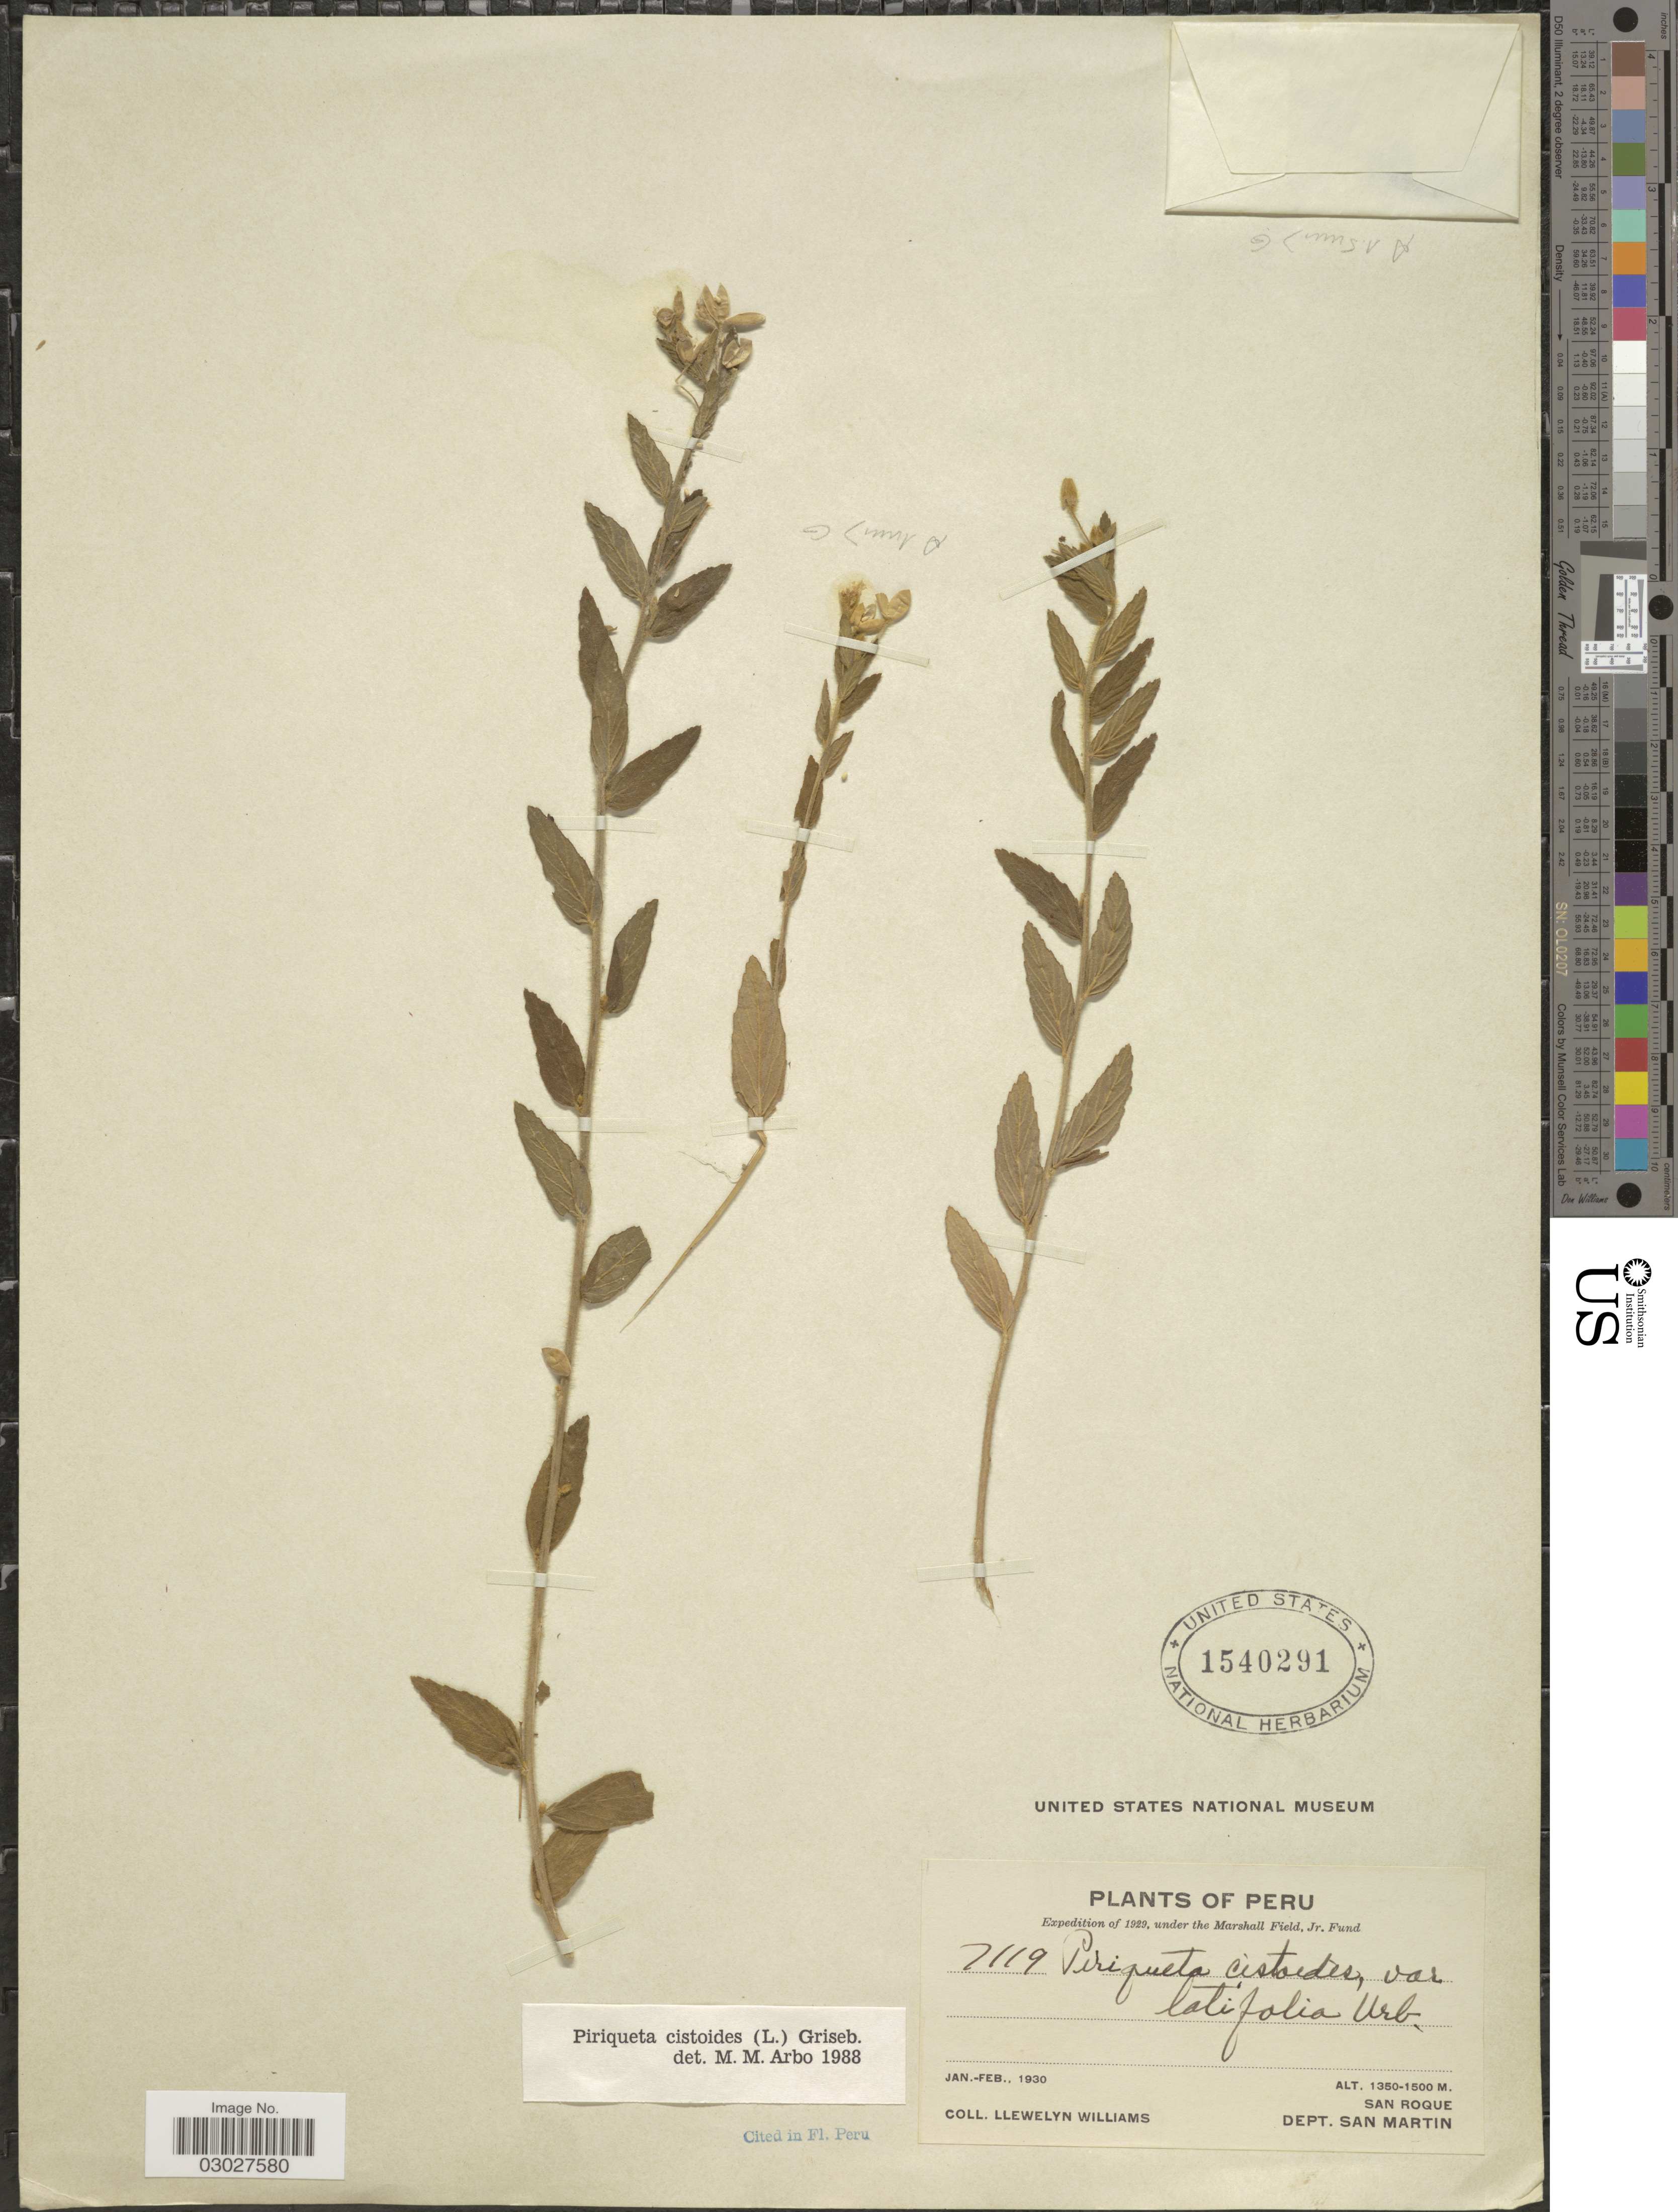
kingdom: Plantae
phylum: Tracheophyta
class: Magnoliopsida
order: Malpighiales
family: Turneraceae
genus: Piriqueta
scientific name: Piriqueta cistoides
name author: (L.) Griseb.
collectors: Ll. Williams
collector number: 7119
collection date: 1930-01/1930-02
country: Peru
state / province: San Martín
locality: San Roque. Dept. San Martin.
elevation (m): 1350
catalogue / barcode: US 1540291